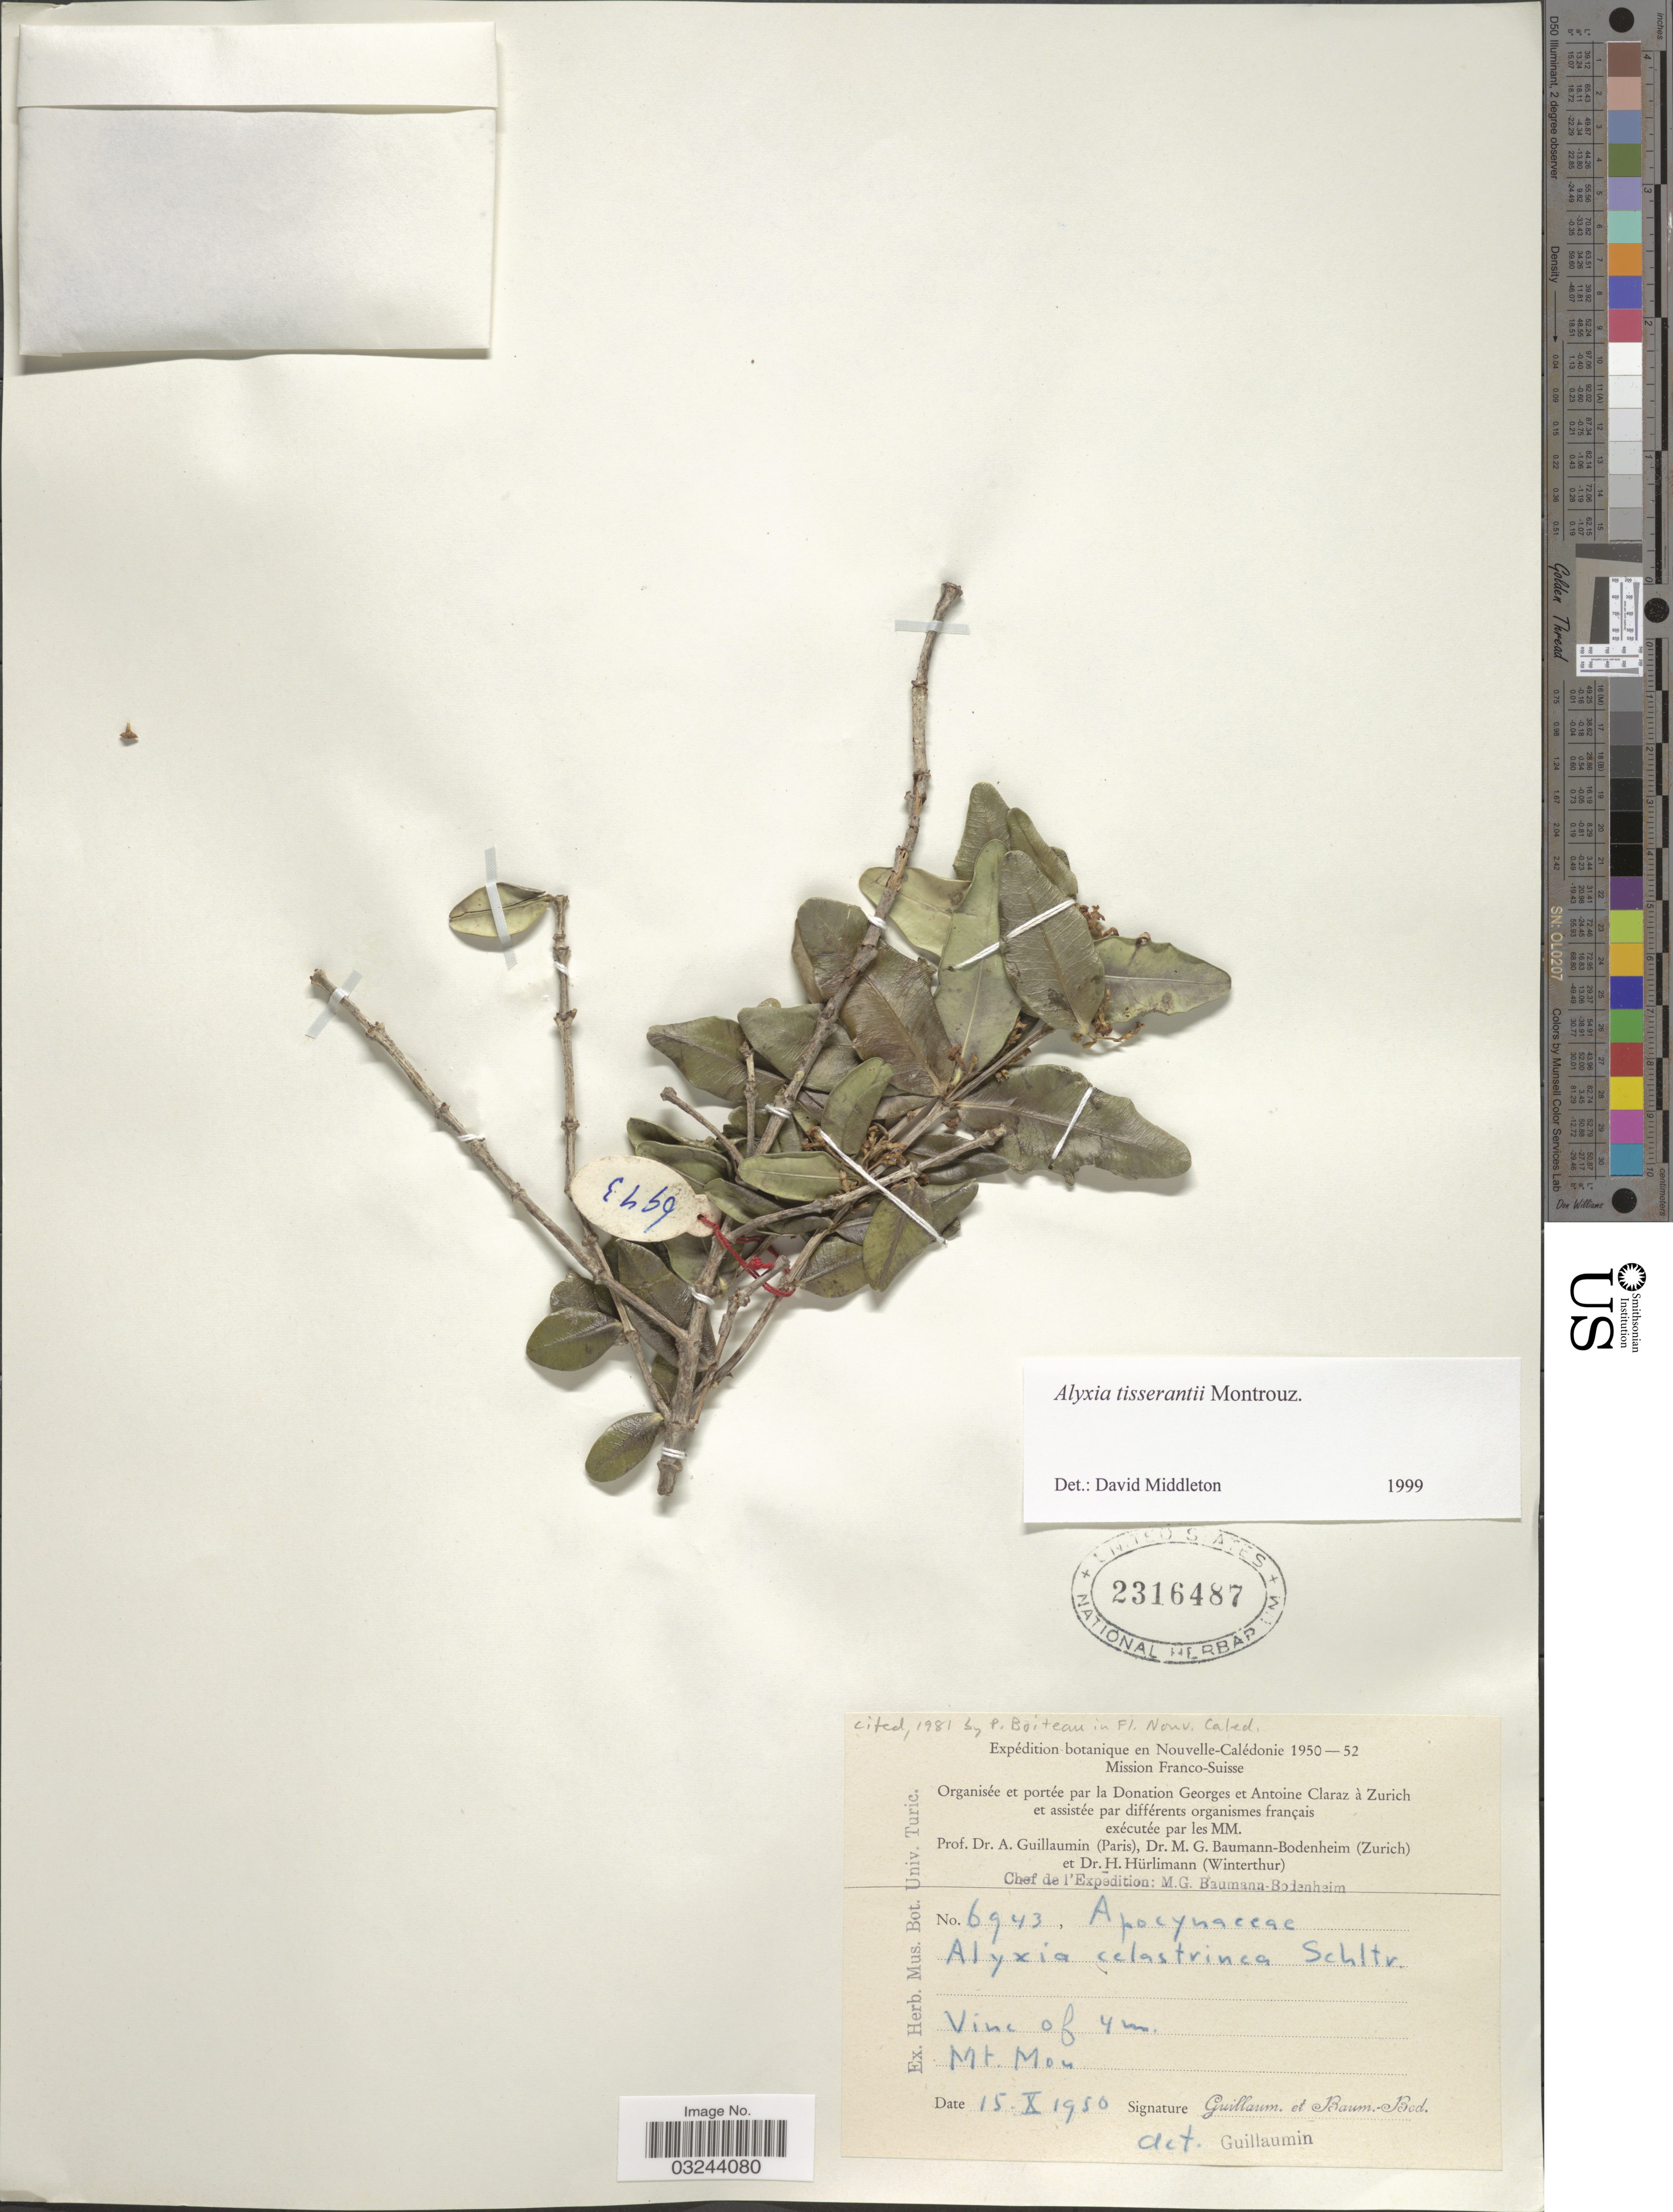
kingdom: Plantae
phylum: Tracheophyta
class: Magnoliopsida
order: Gentianales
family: Apocynaceae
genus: Alyxia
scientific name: Alyxia tisserantii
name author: Montrouz.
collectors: A. Guillaumin & M. G. Baumann-Bodenheim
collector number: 6943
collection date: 1950-10-15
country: New Caledonia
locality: Mt. Mou.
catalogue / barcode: US 2316487